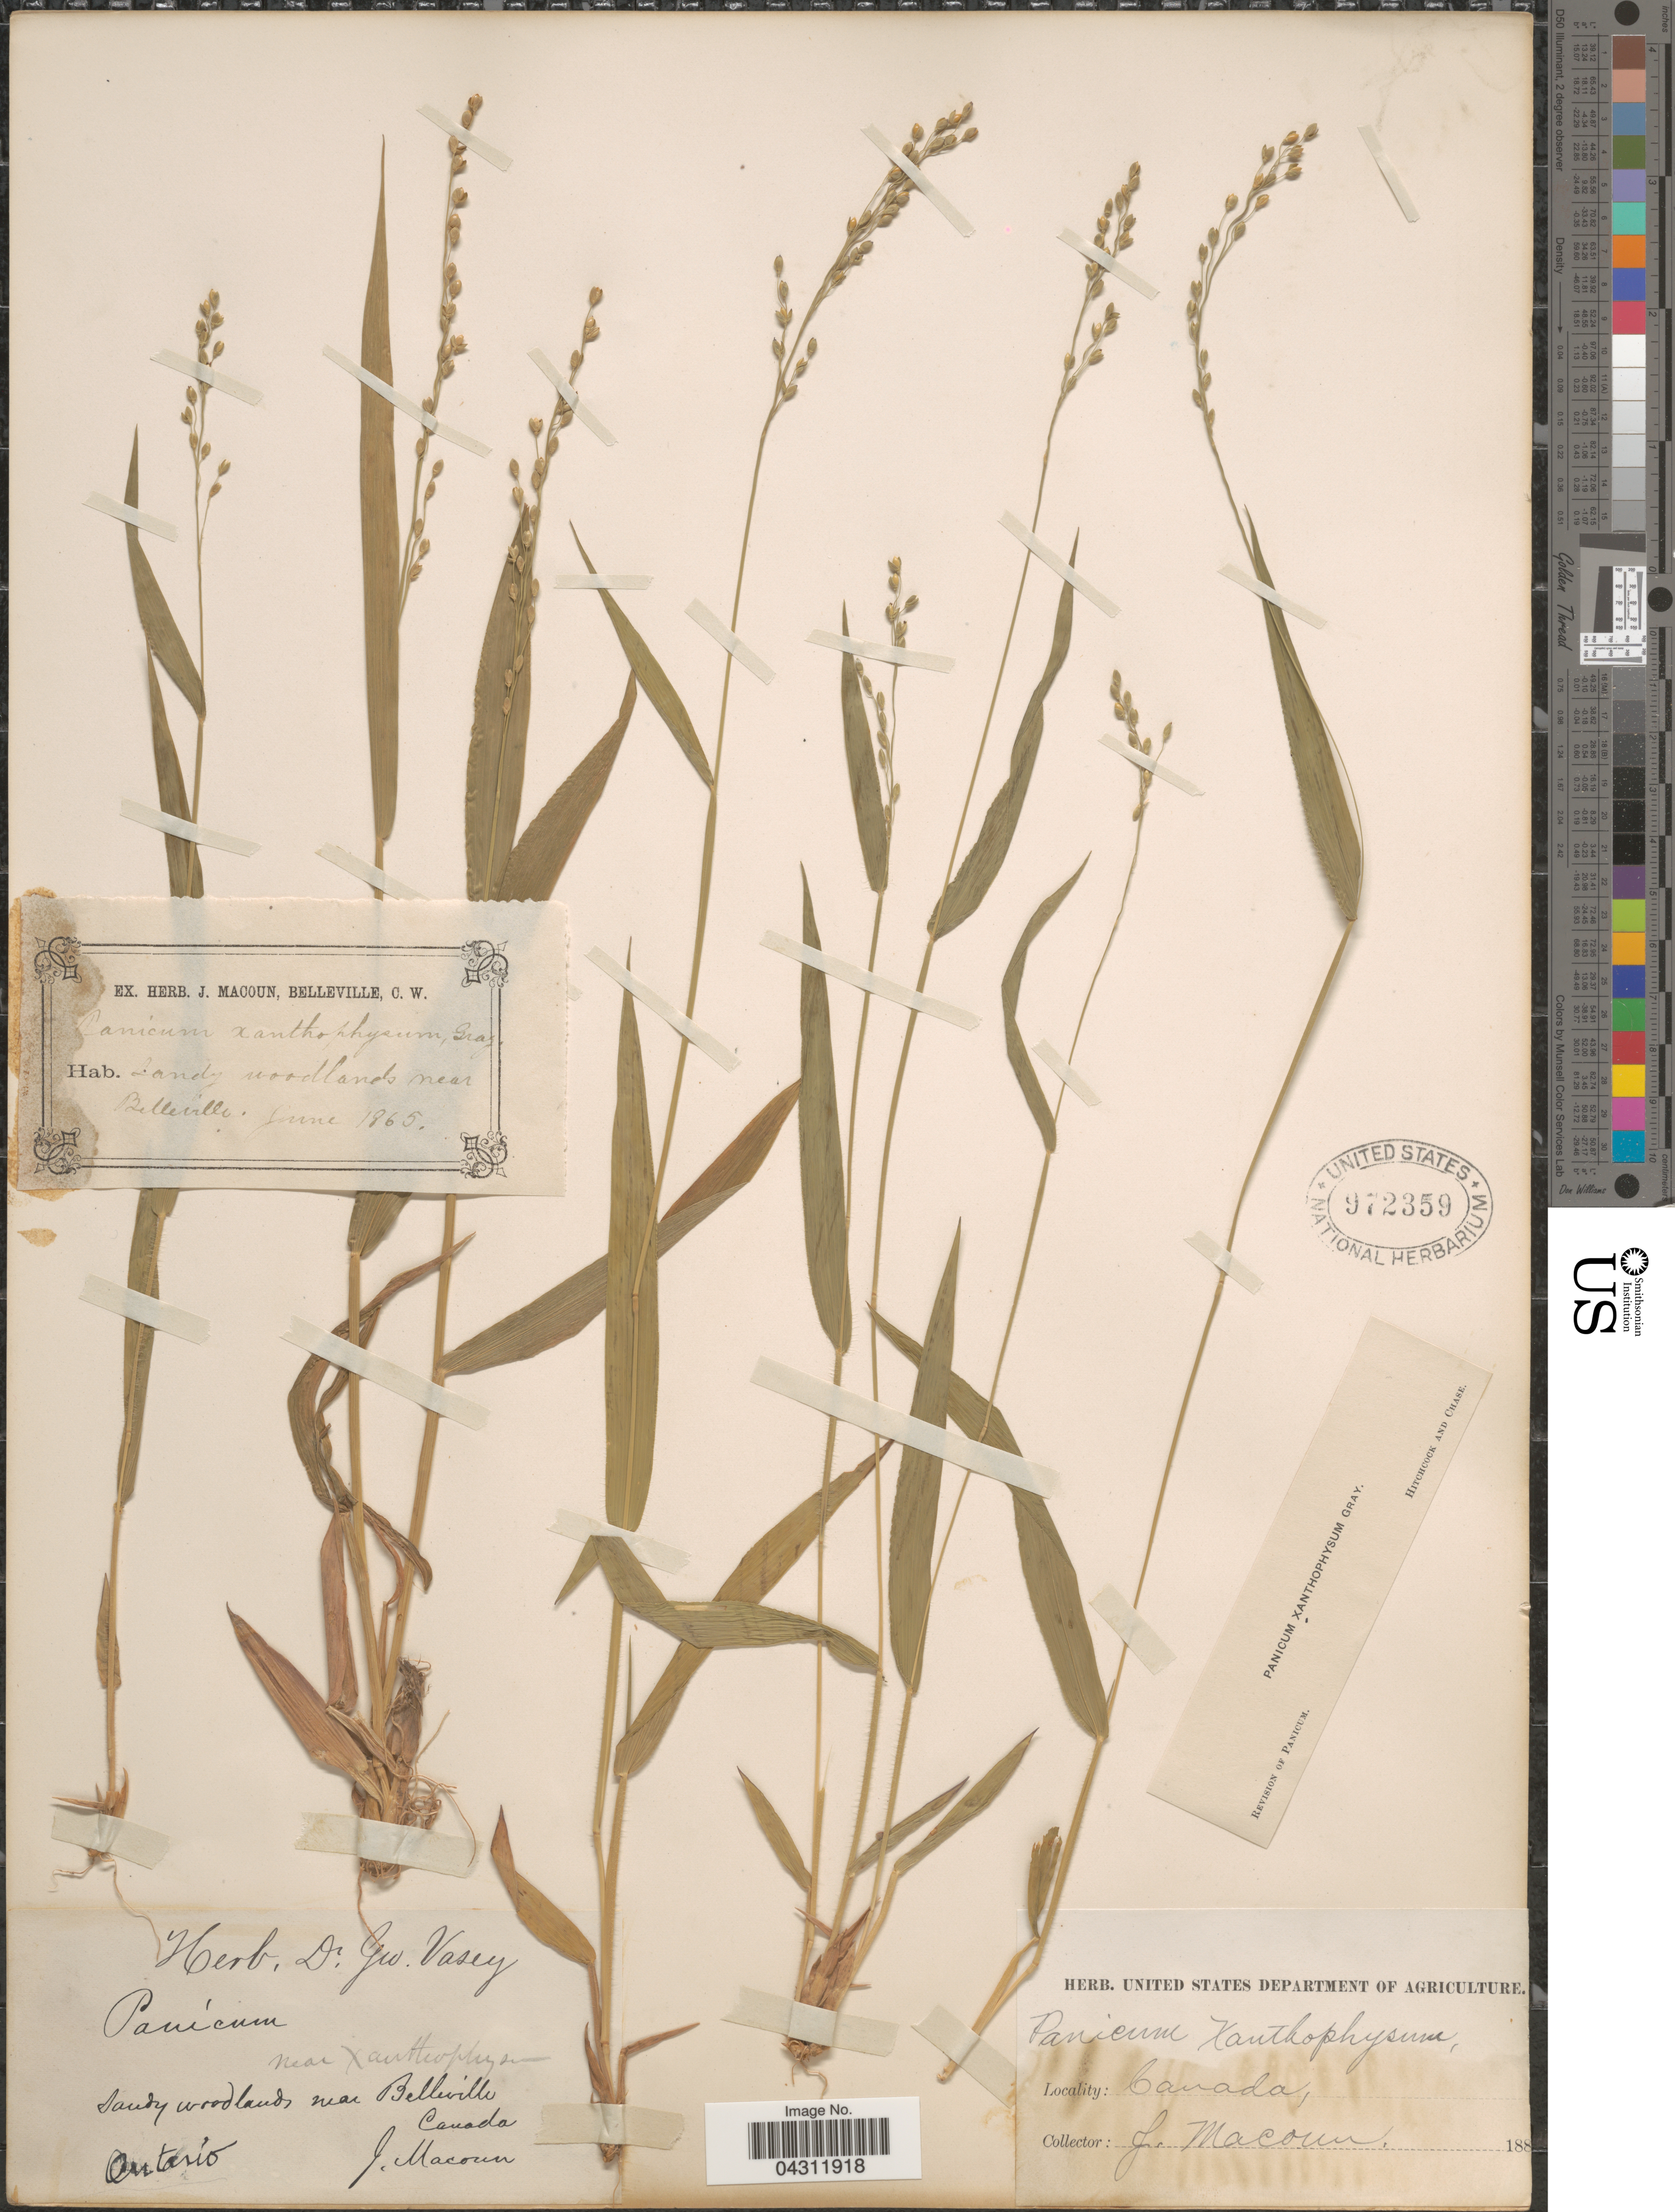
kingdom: Plantae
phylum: Tracheophyta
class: Liliopsida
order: Poales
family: Poaceae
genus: Dichanthelium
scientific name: Dichanthelium xanthophysum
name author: (A. Gray) Freckmann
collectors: J. Macoun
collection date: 1865-06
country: Canada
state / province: Ontario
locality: Sandy woodlands near Belleville.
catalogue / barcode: US 972359